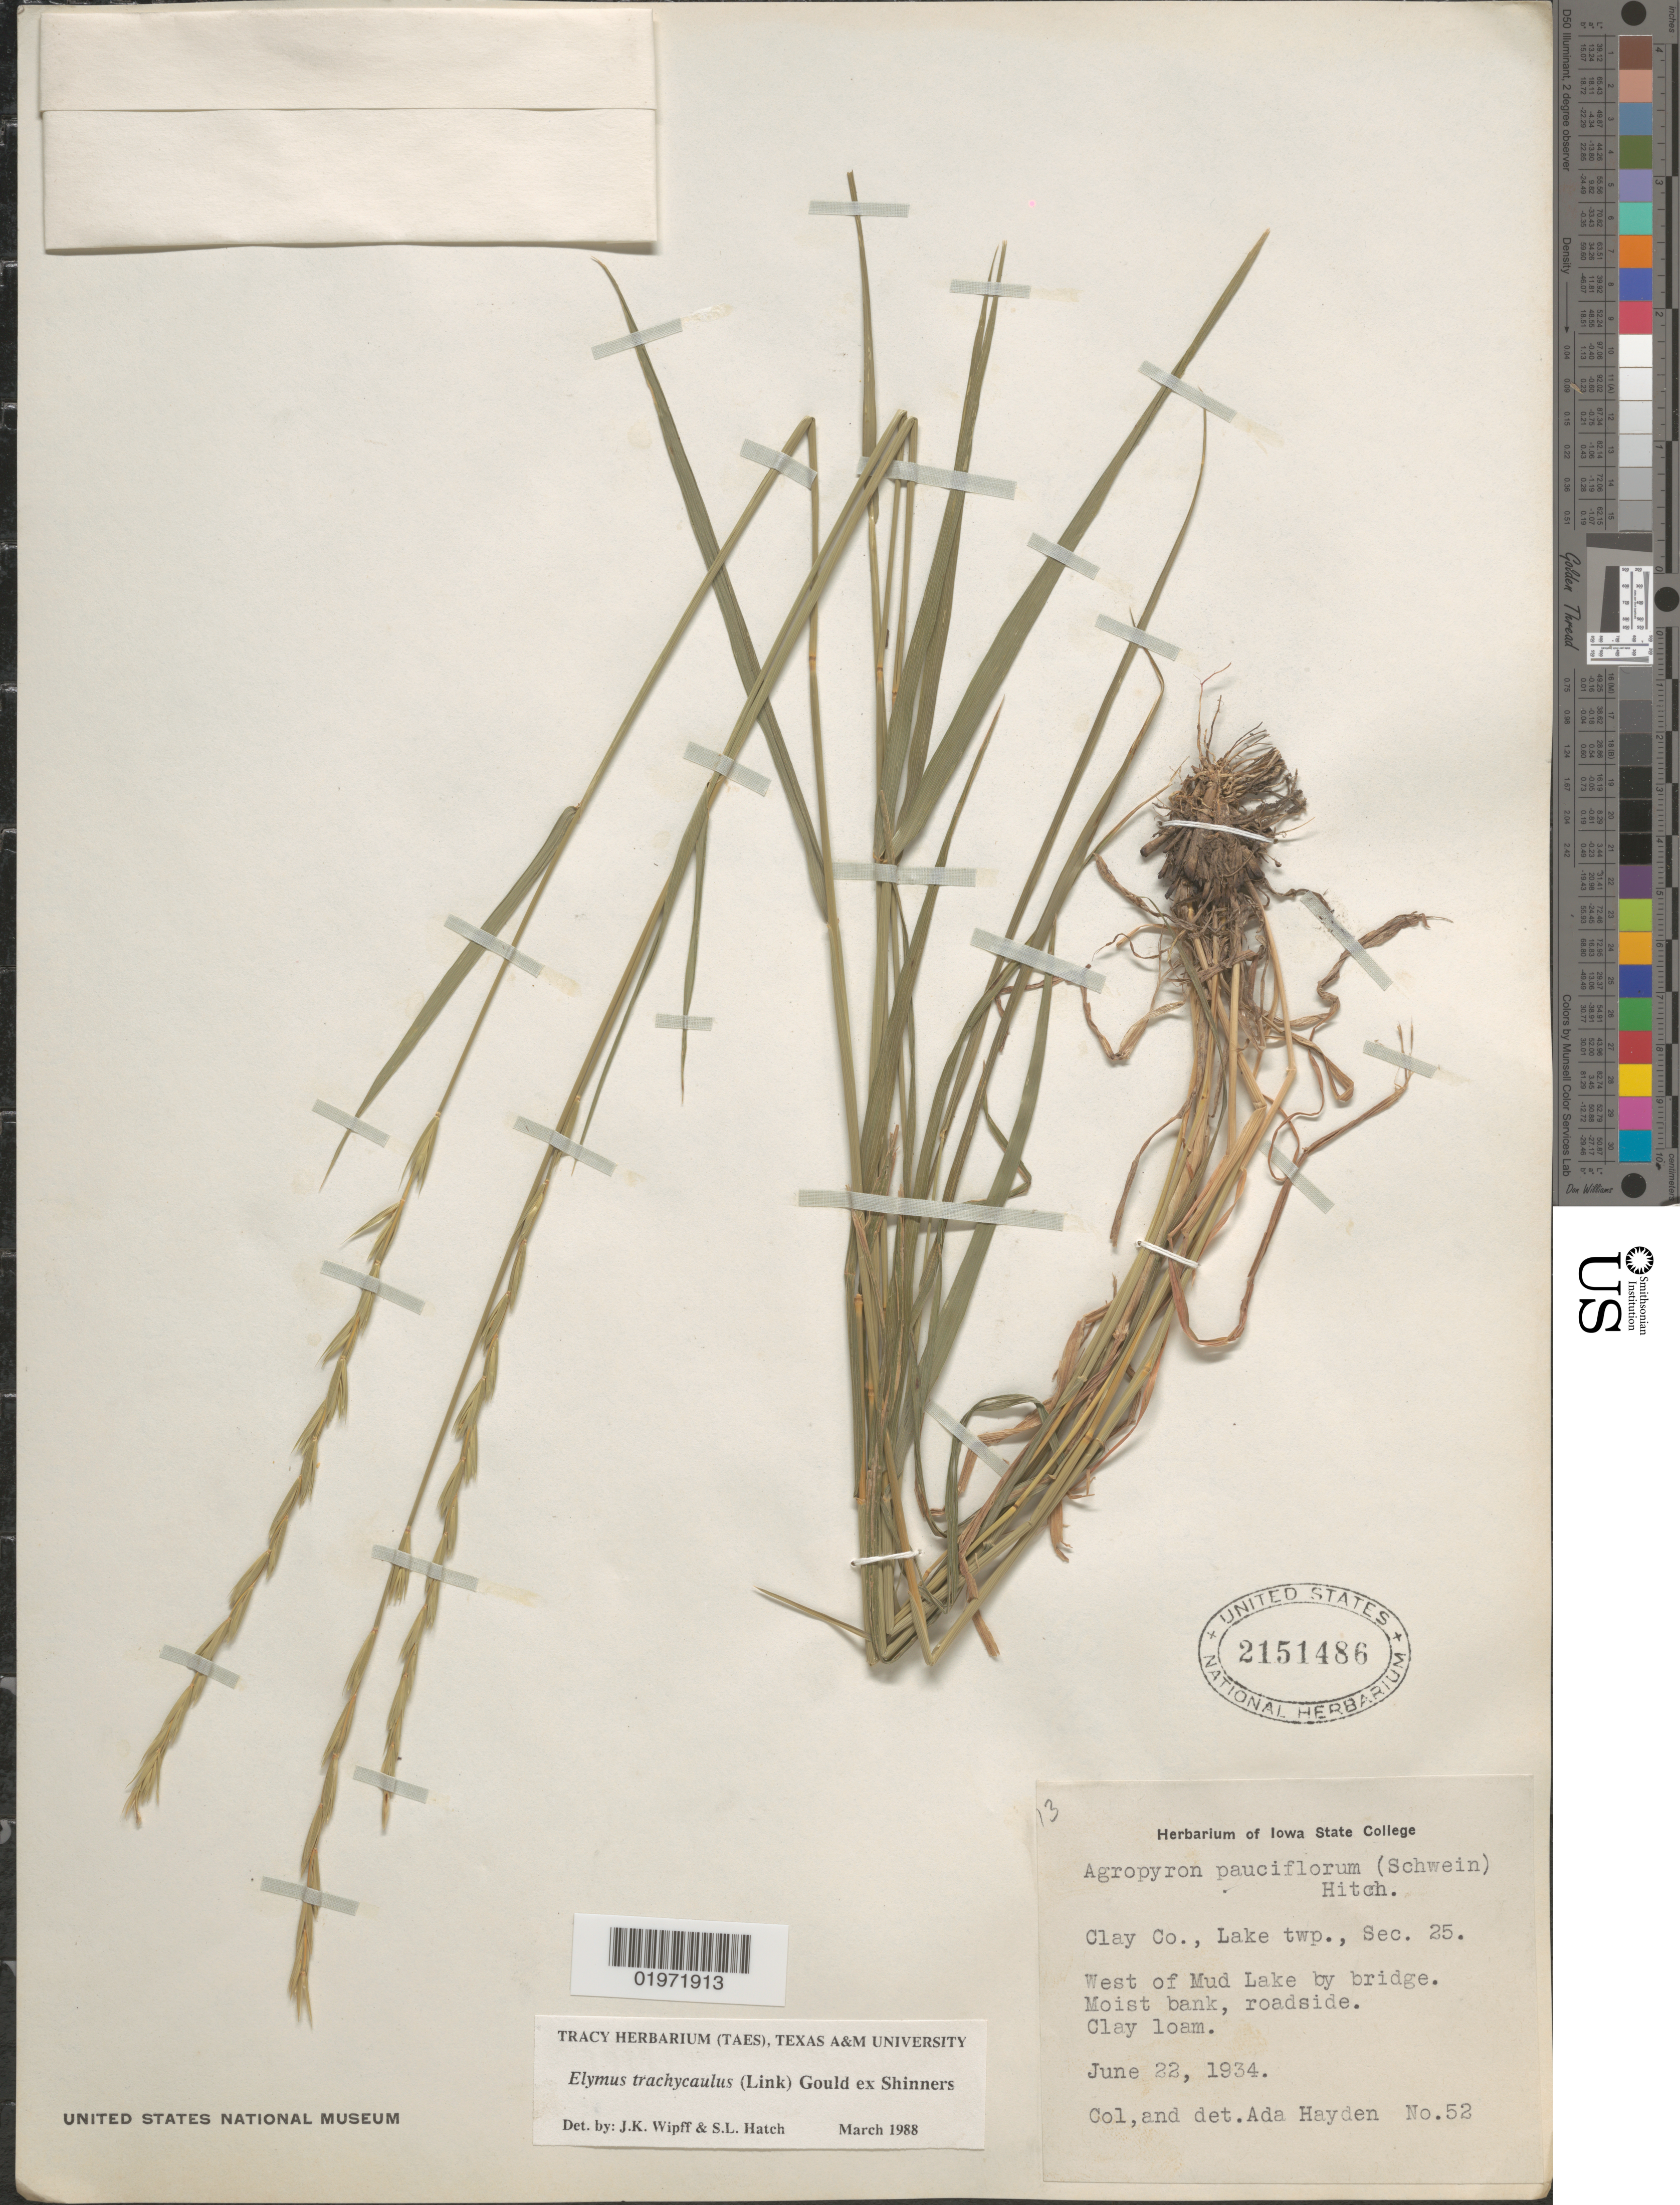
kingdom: Plantae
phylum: Tracheophyta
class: Liliopsida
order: Poales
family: Poaceae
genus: Elymus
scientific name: Elymus trachycaulus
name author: (Link) Gould ex Shinners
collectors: Ada Hayden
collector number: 52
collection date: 1934-06-22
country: United States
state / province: Iowa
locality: Clay Co., Lake twp., Sec. 25. West of Mud Lake by bridge. Moist bank, roadside. Clay loam.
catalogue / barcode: US 2151486